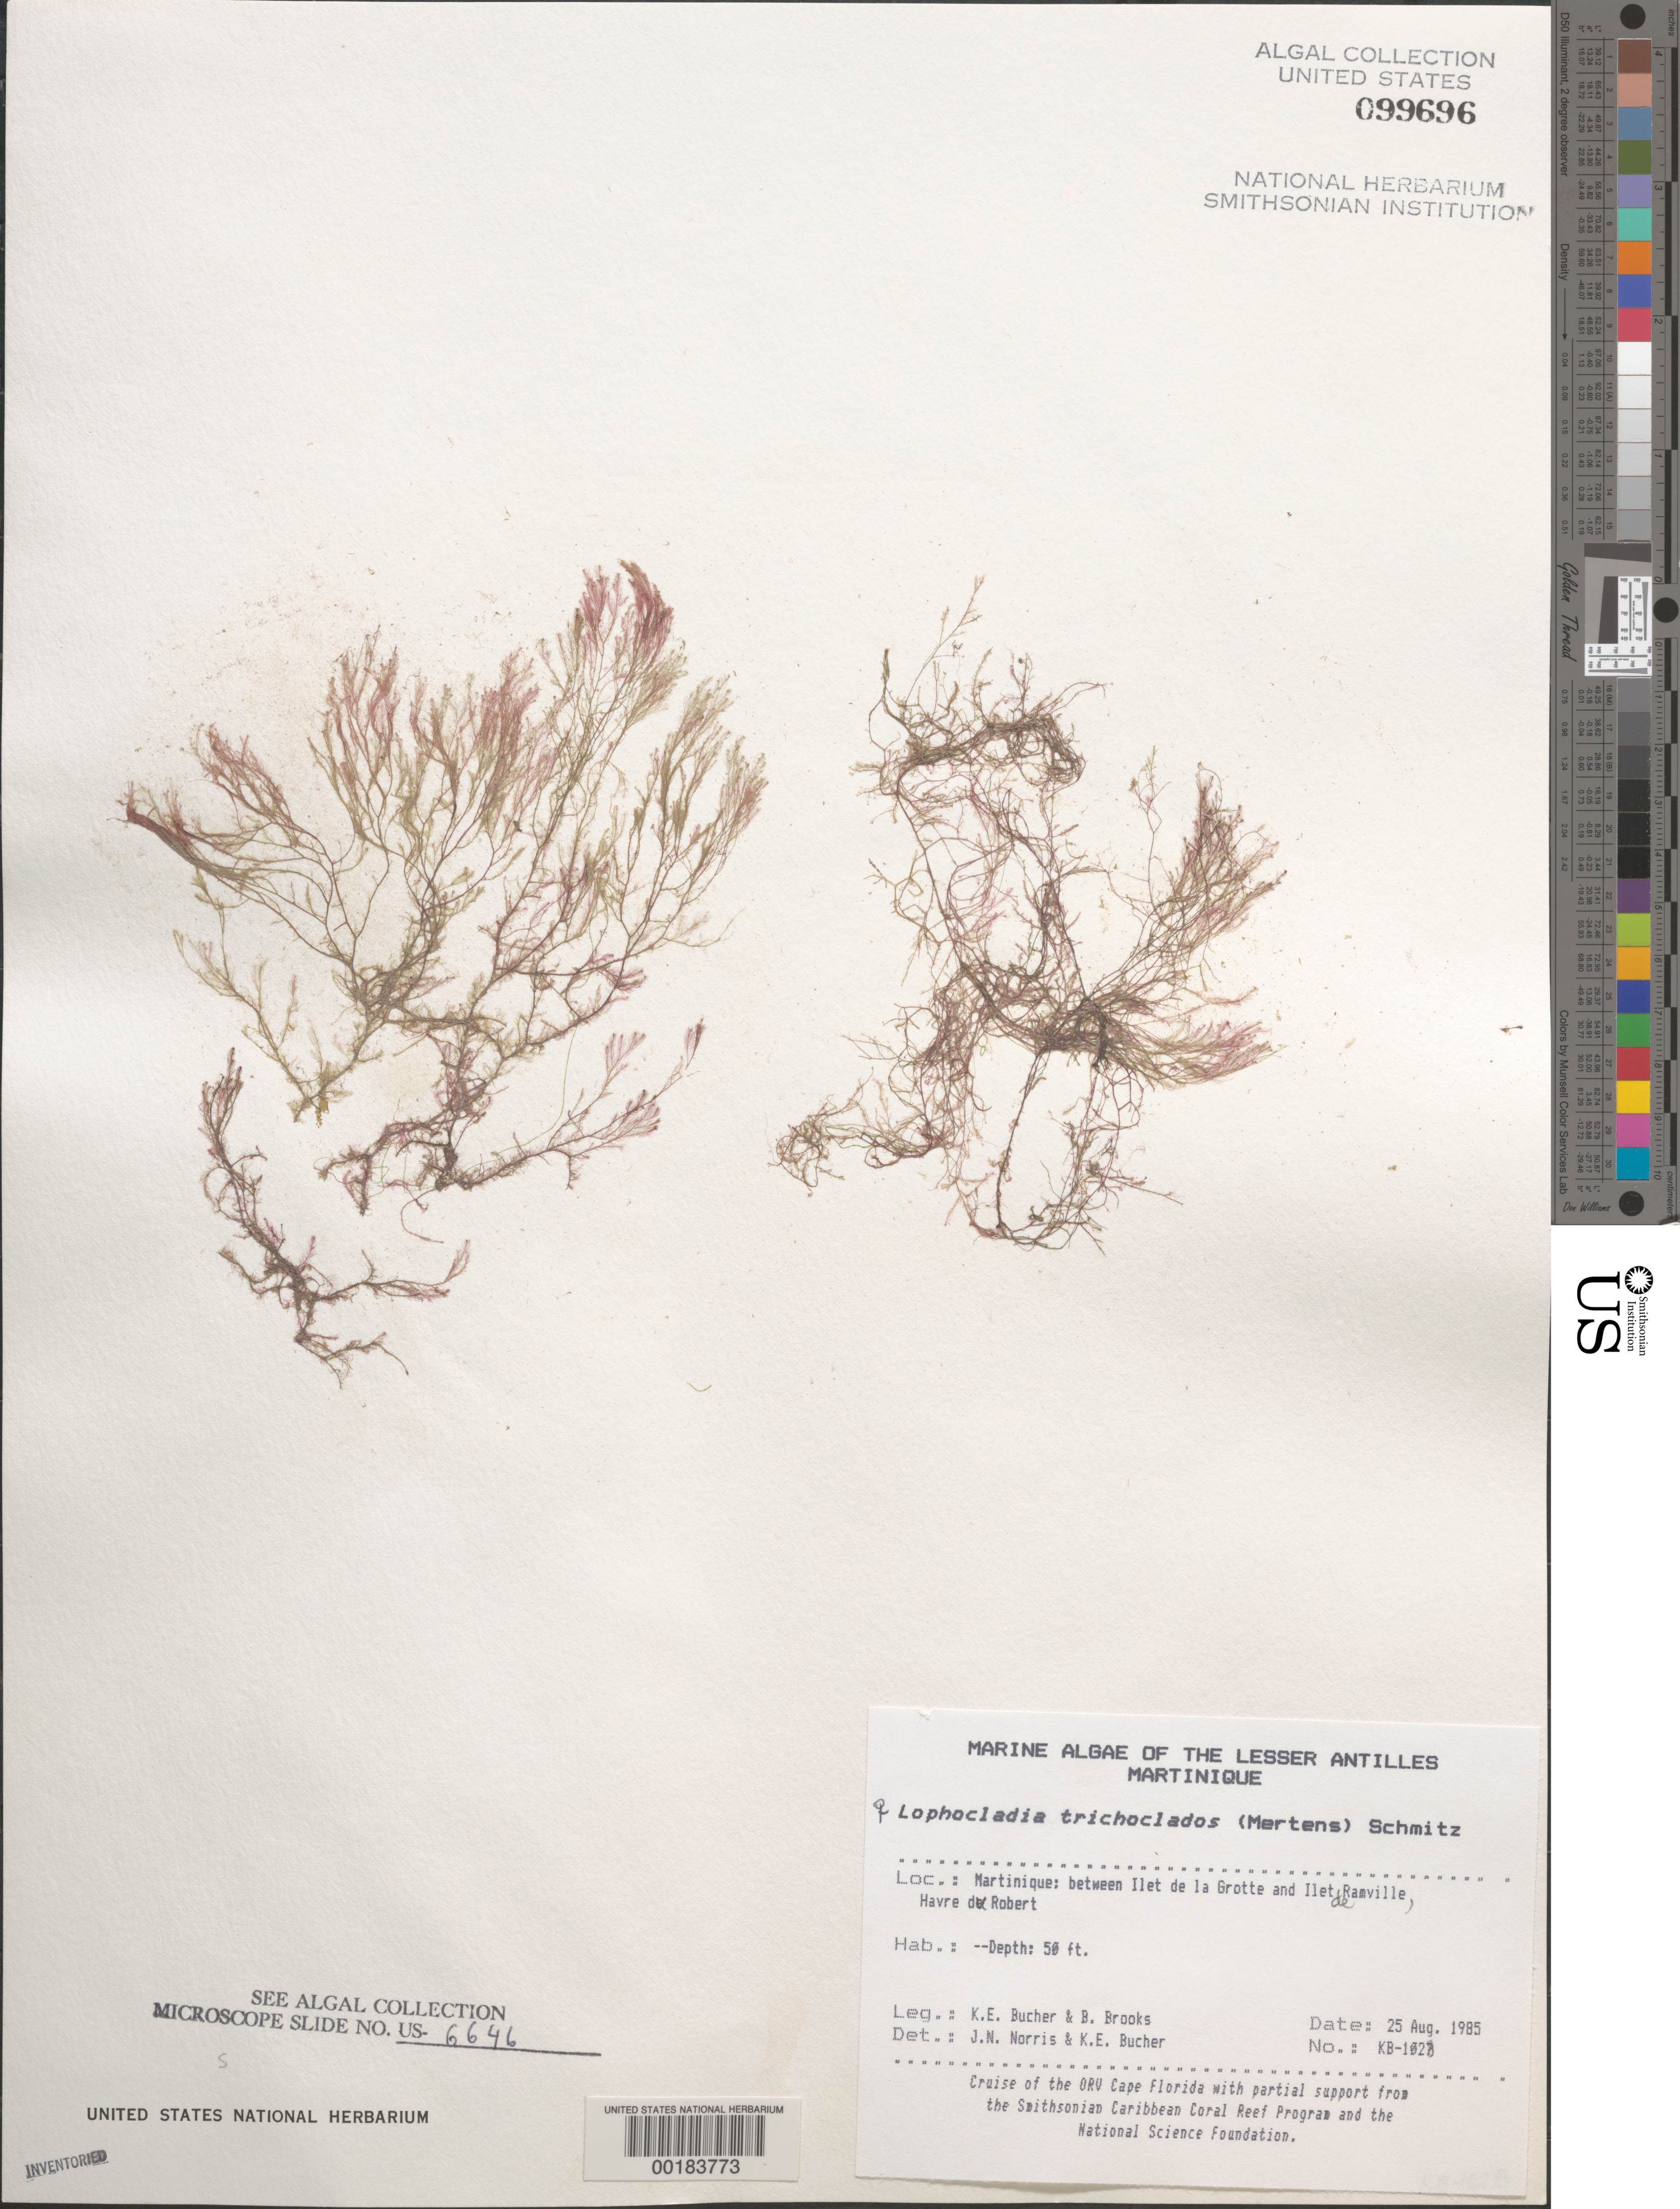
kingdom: Plantae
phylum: Rhodophyta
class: Florideophyceae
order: Ceramiales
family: Rhodomelaceae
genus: Lophocladia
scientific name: Lophocladia trichoclados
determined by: Norris, J. N.; Bucher, K. E.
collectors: K. E. Bucher & B. Brooks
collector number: Kb-1028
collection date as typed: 25 Aug 1985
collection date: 1985-08-25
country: Martinique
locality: Between Ilet de la Grotte and Ilet de Ramville, Havre du Robert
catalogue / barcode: US 99696